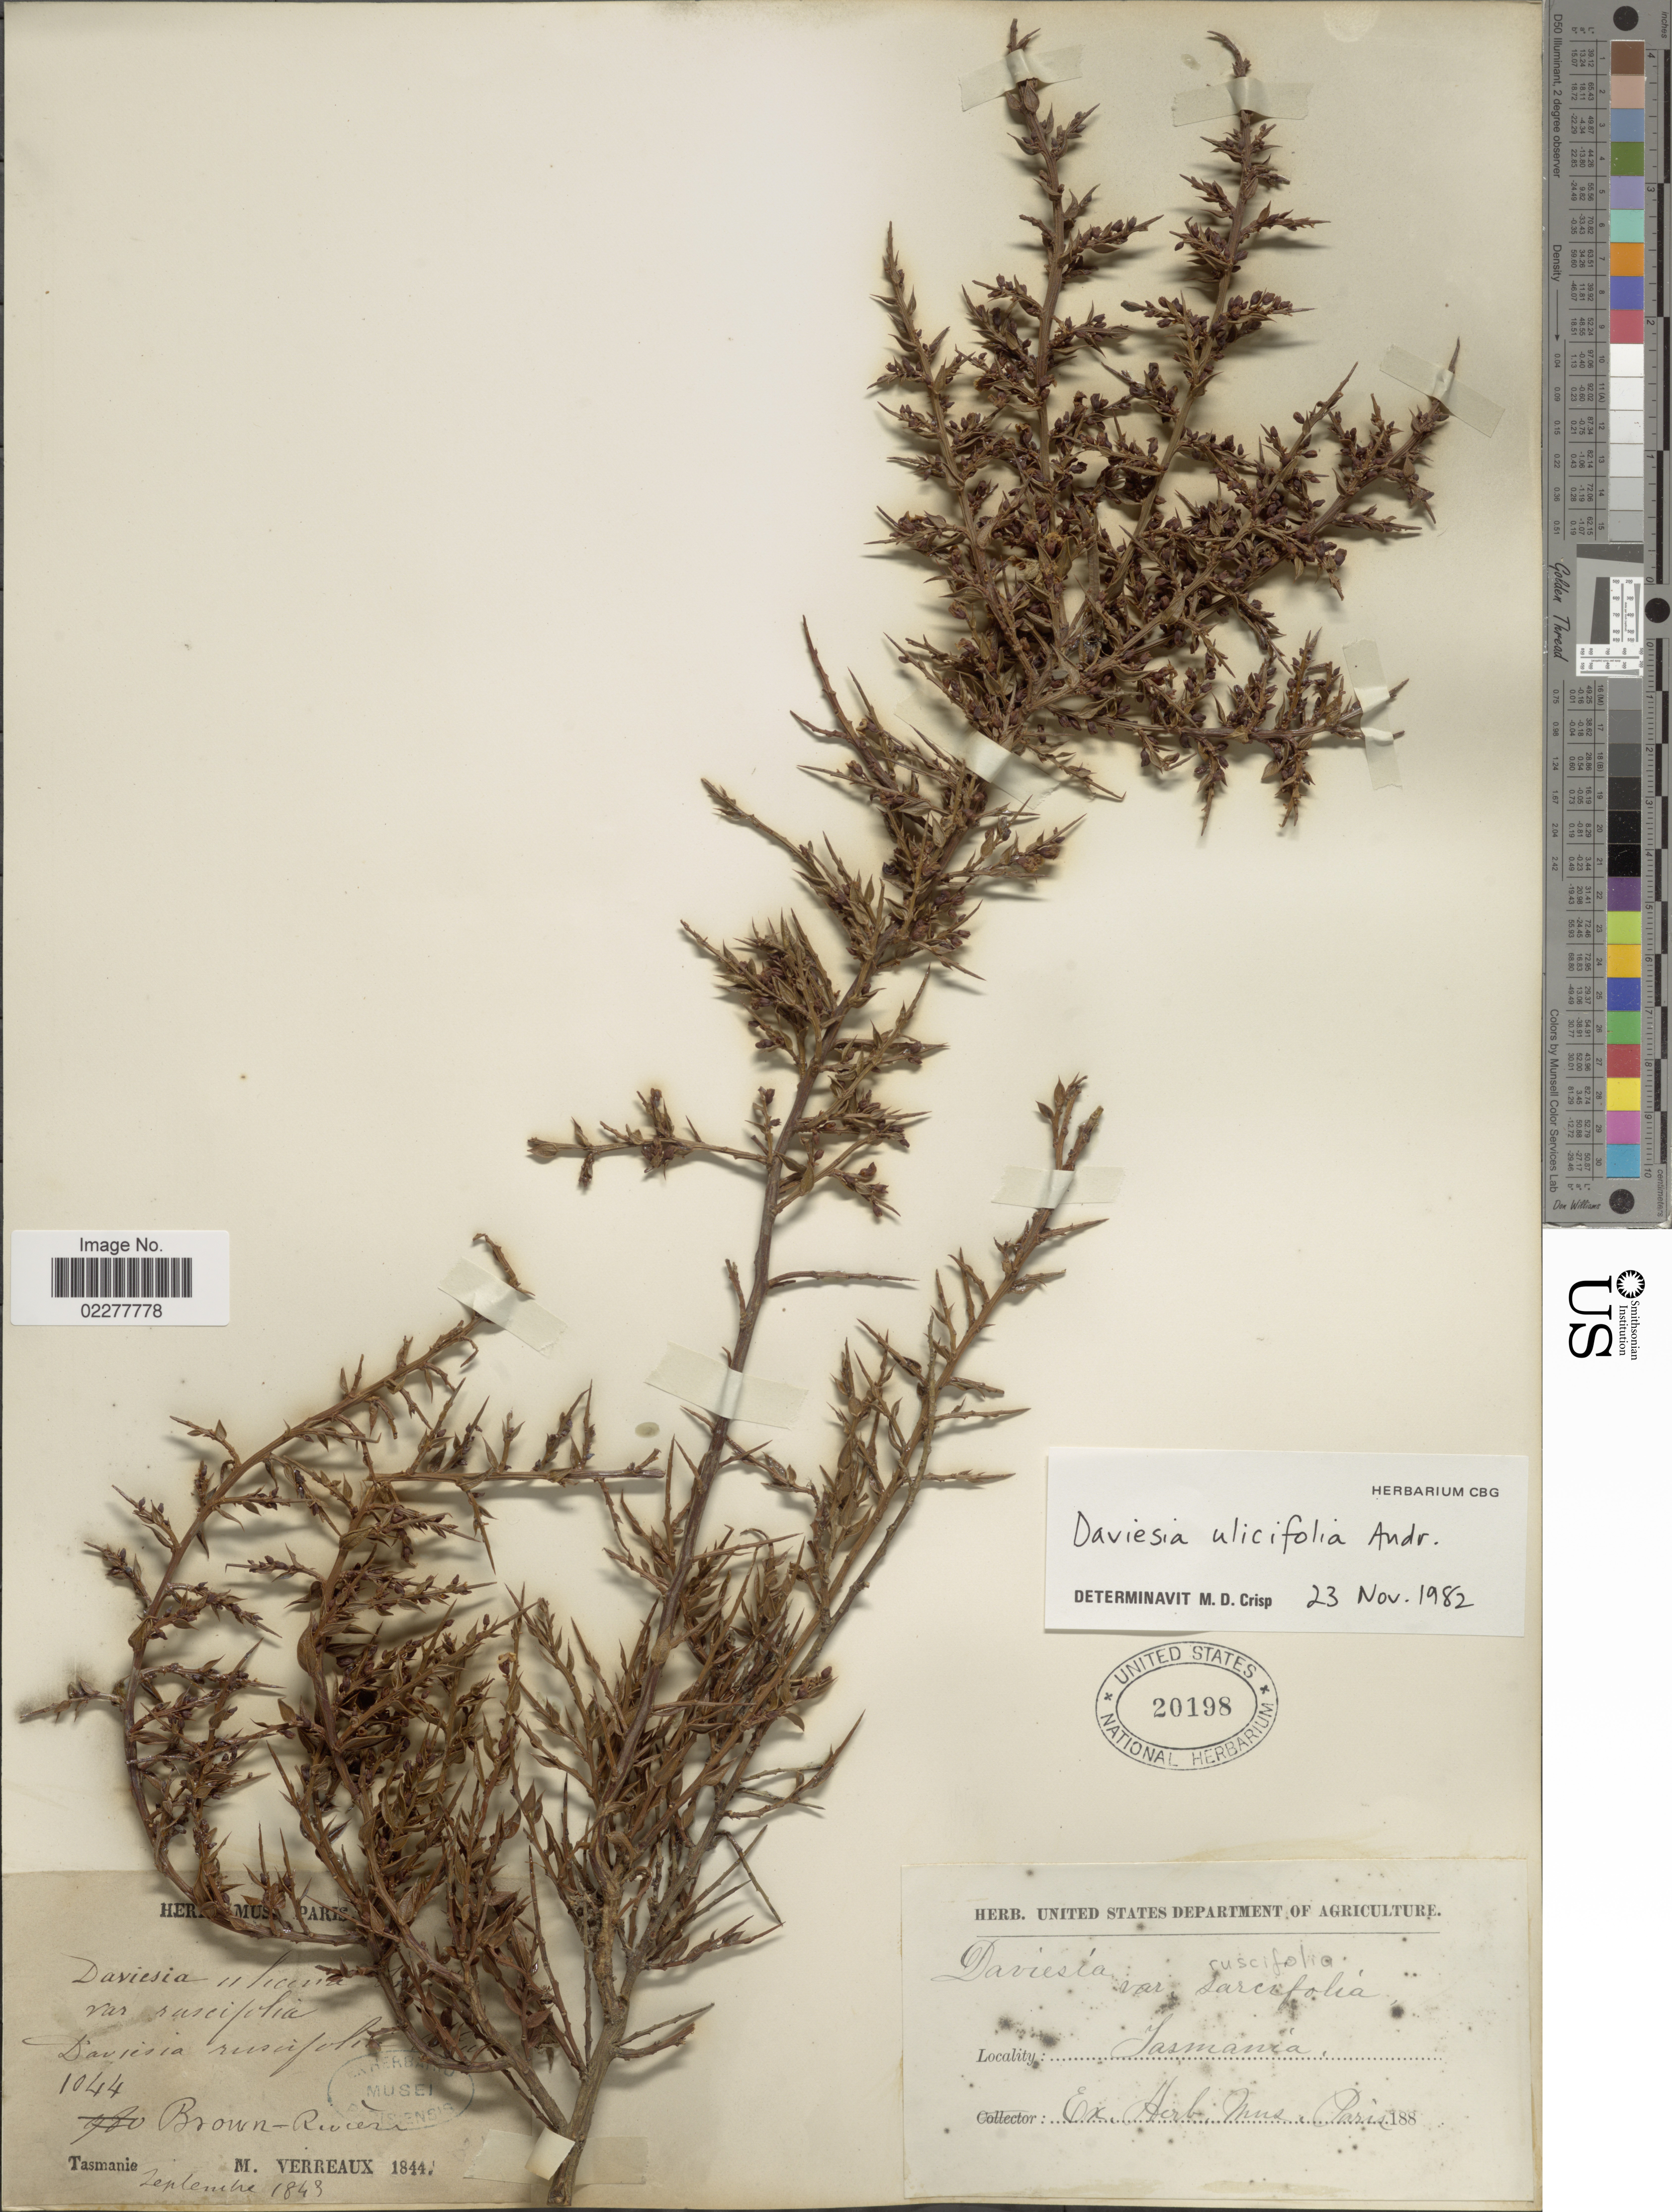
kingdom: Plantae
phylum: Tracheophyta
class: Magnoliopsida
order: Fabales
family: Fabaceae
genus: Daviesia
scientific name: Daviesia ulicifolia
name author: Andrews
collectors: M. Verreaux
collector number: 1844?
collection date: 1843-09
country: Australia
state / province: Tasmania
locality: Brown - Rivieri. Tasmanie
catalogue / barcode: US 20198